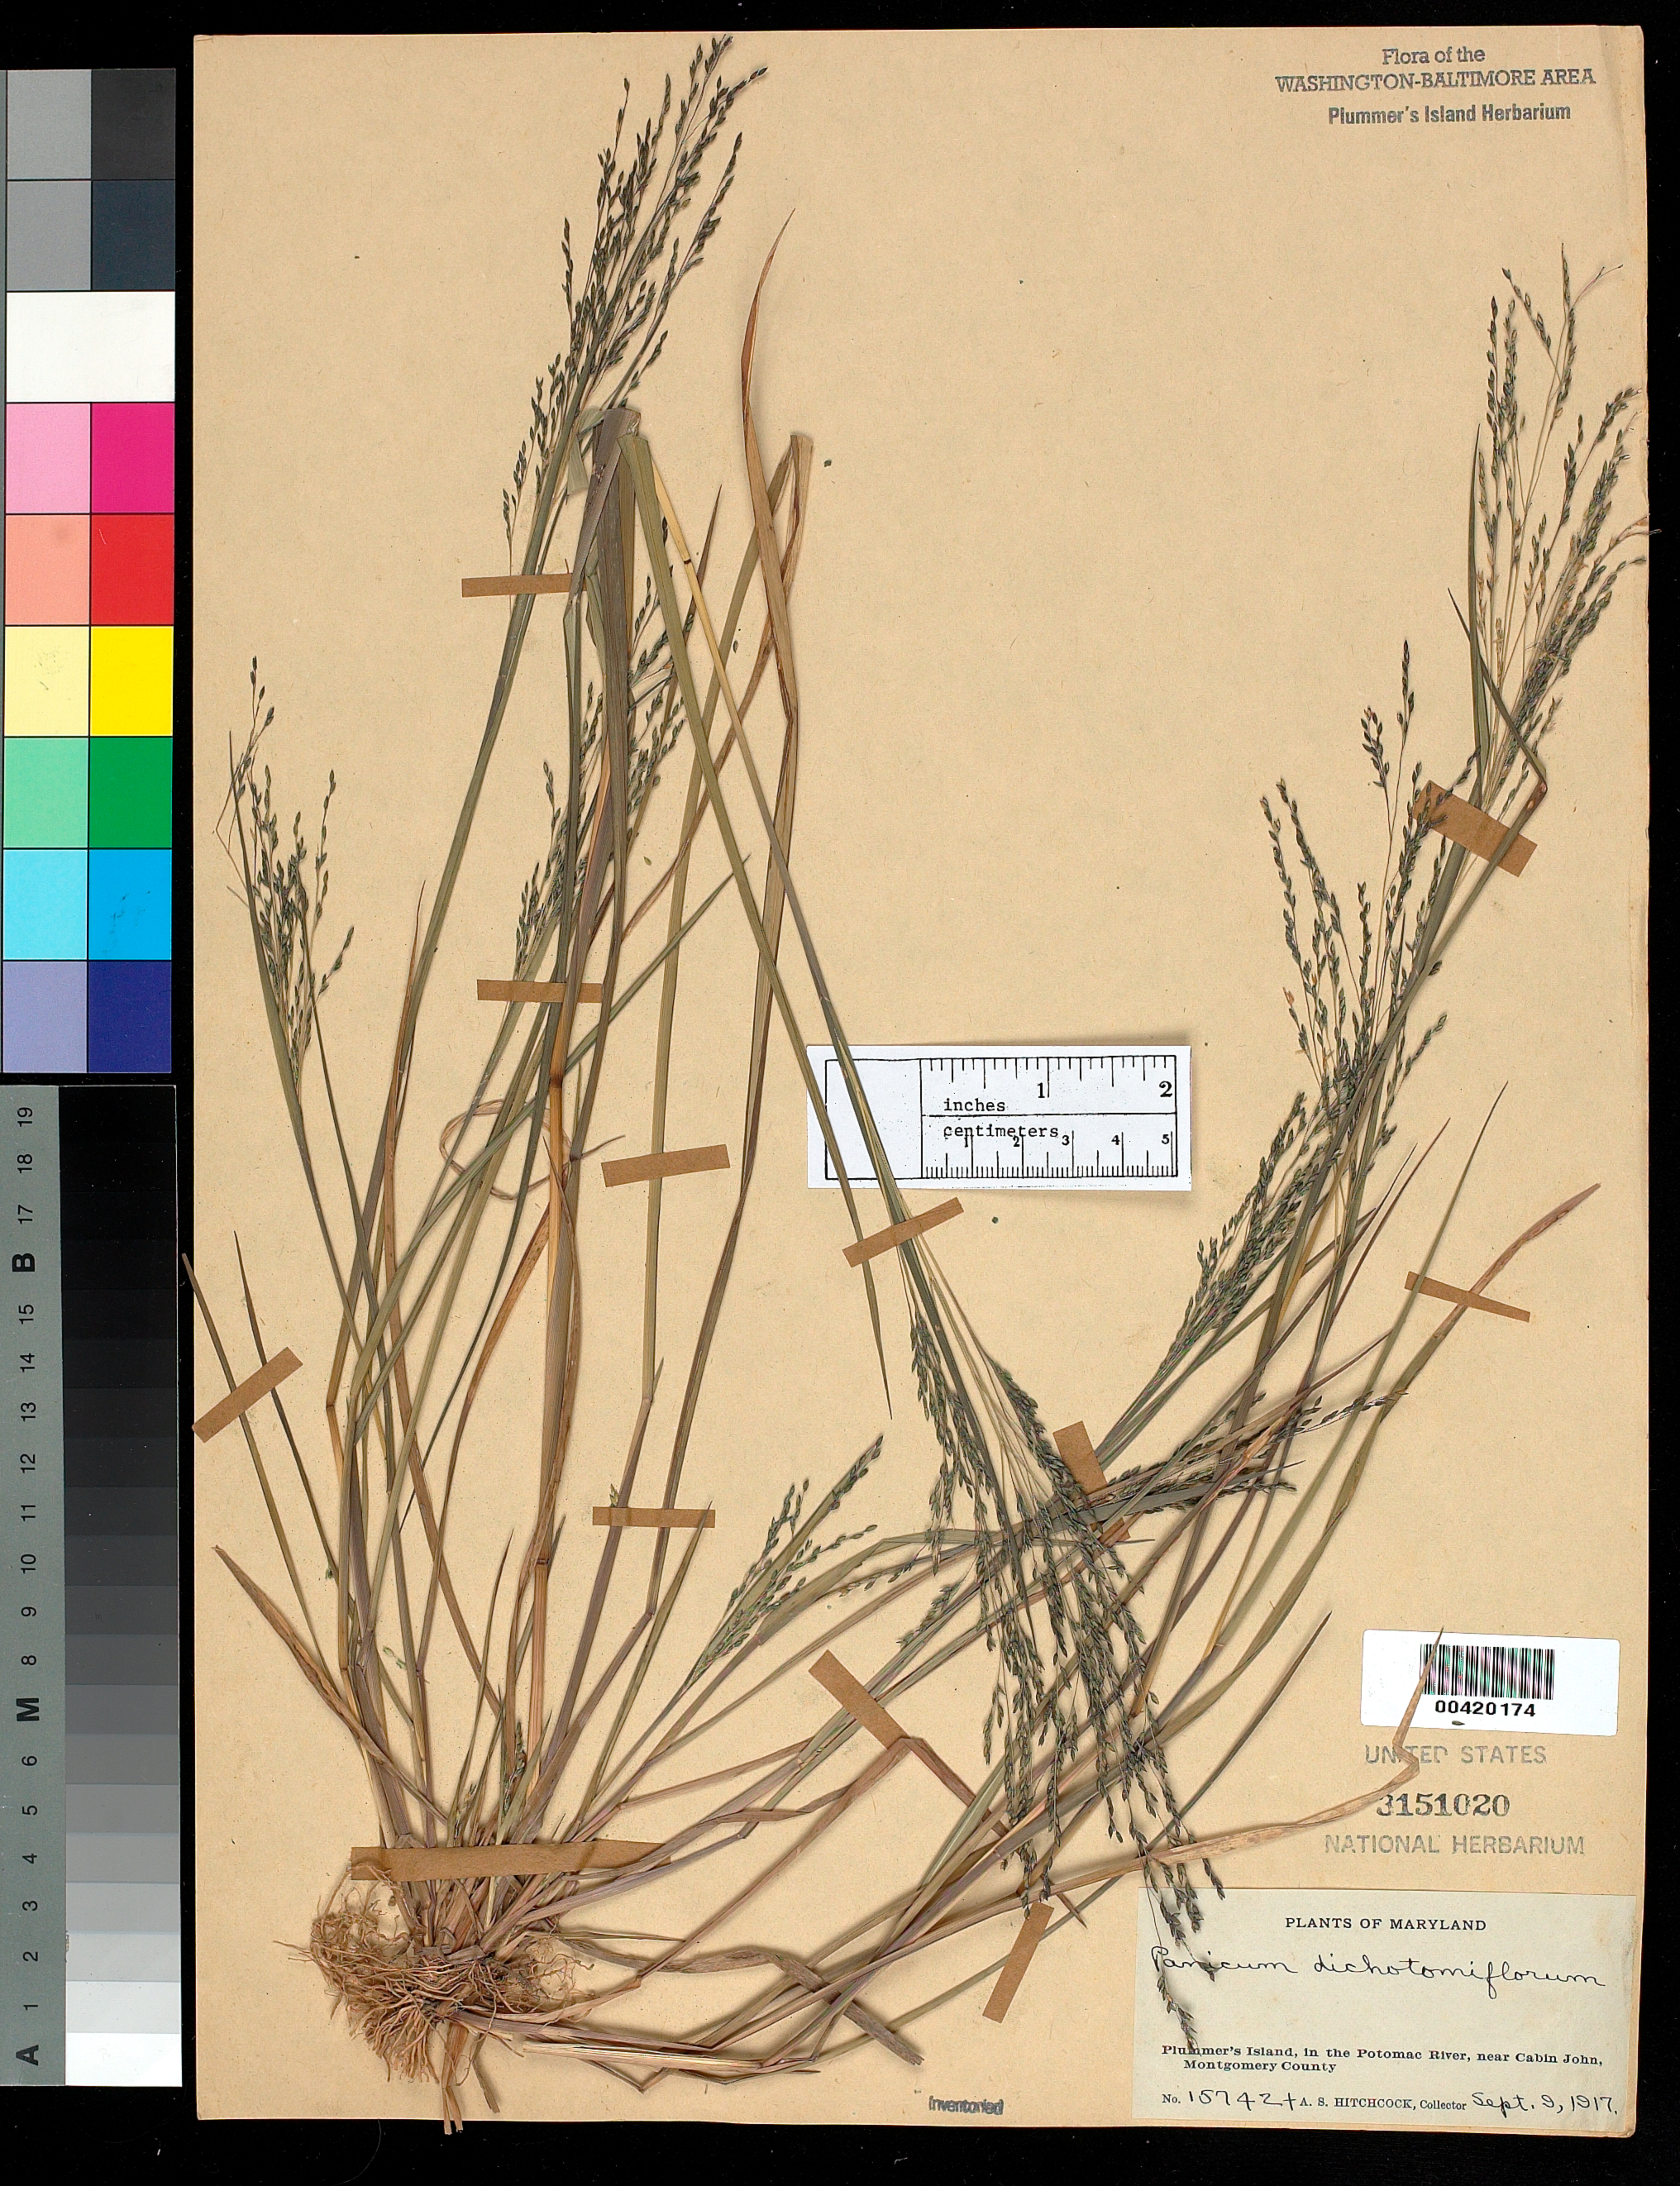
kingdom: Plantae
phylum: Tracheophyta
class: Liliopsida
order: Poales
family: Poaceae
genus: Panicum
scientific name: Panicum dichotomiflorum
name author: Michx.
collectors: A. S. Hitchcock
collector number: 15742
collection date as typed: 09 Sep 1917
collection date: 1917-09-09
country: United States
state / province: Maryland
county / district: Montgomery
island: Plummers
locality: Plummer's Island C. & O. Canal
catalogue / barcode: US 3151020